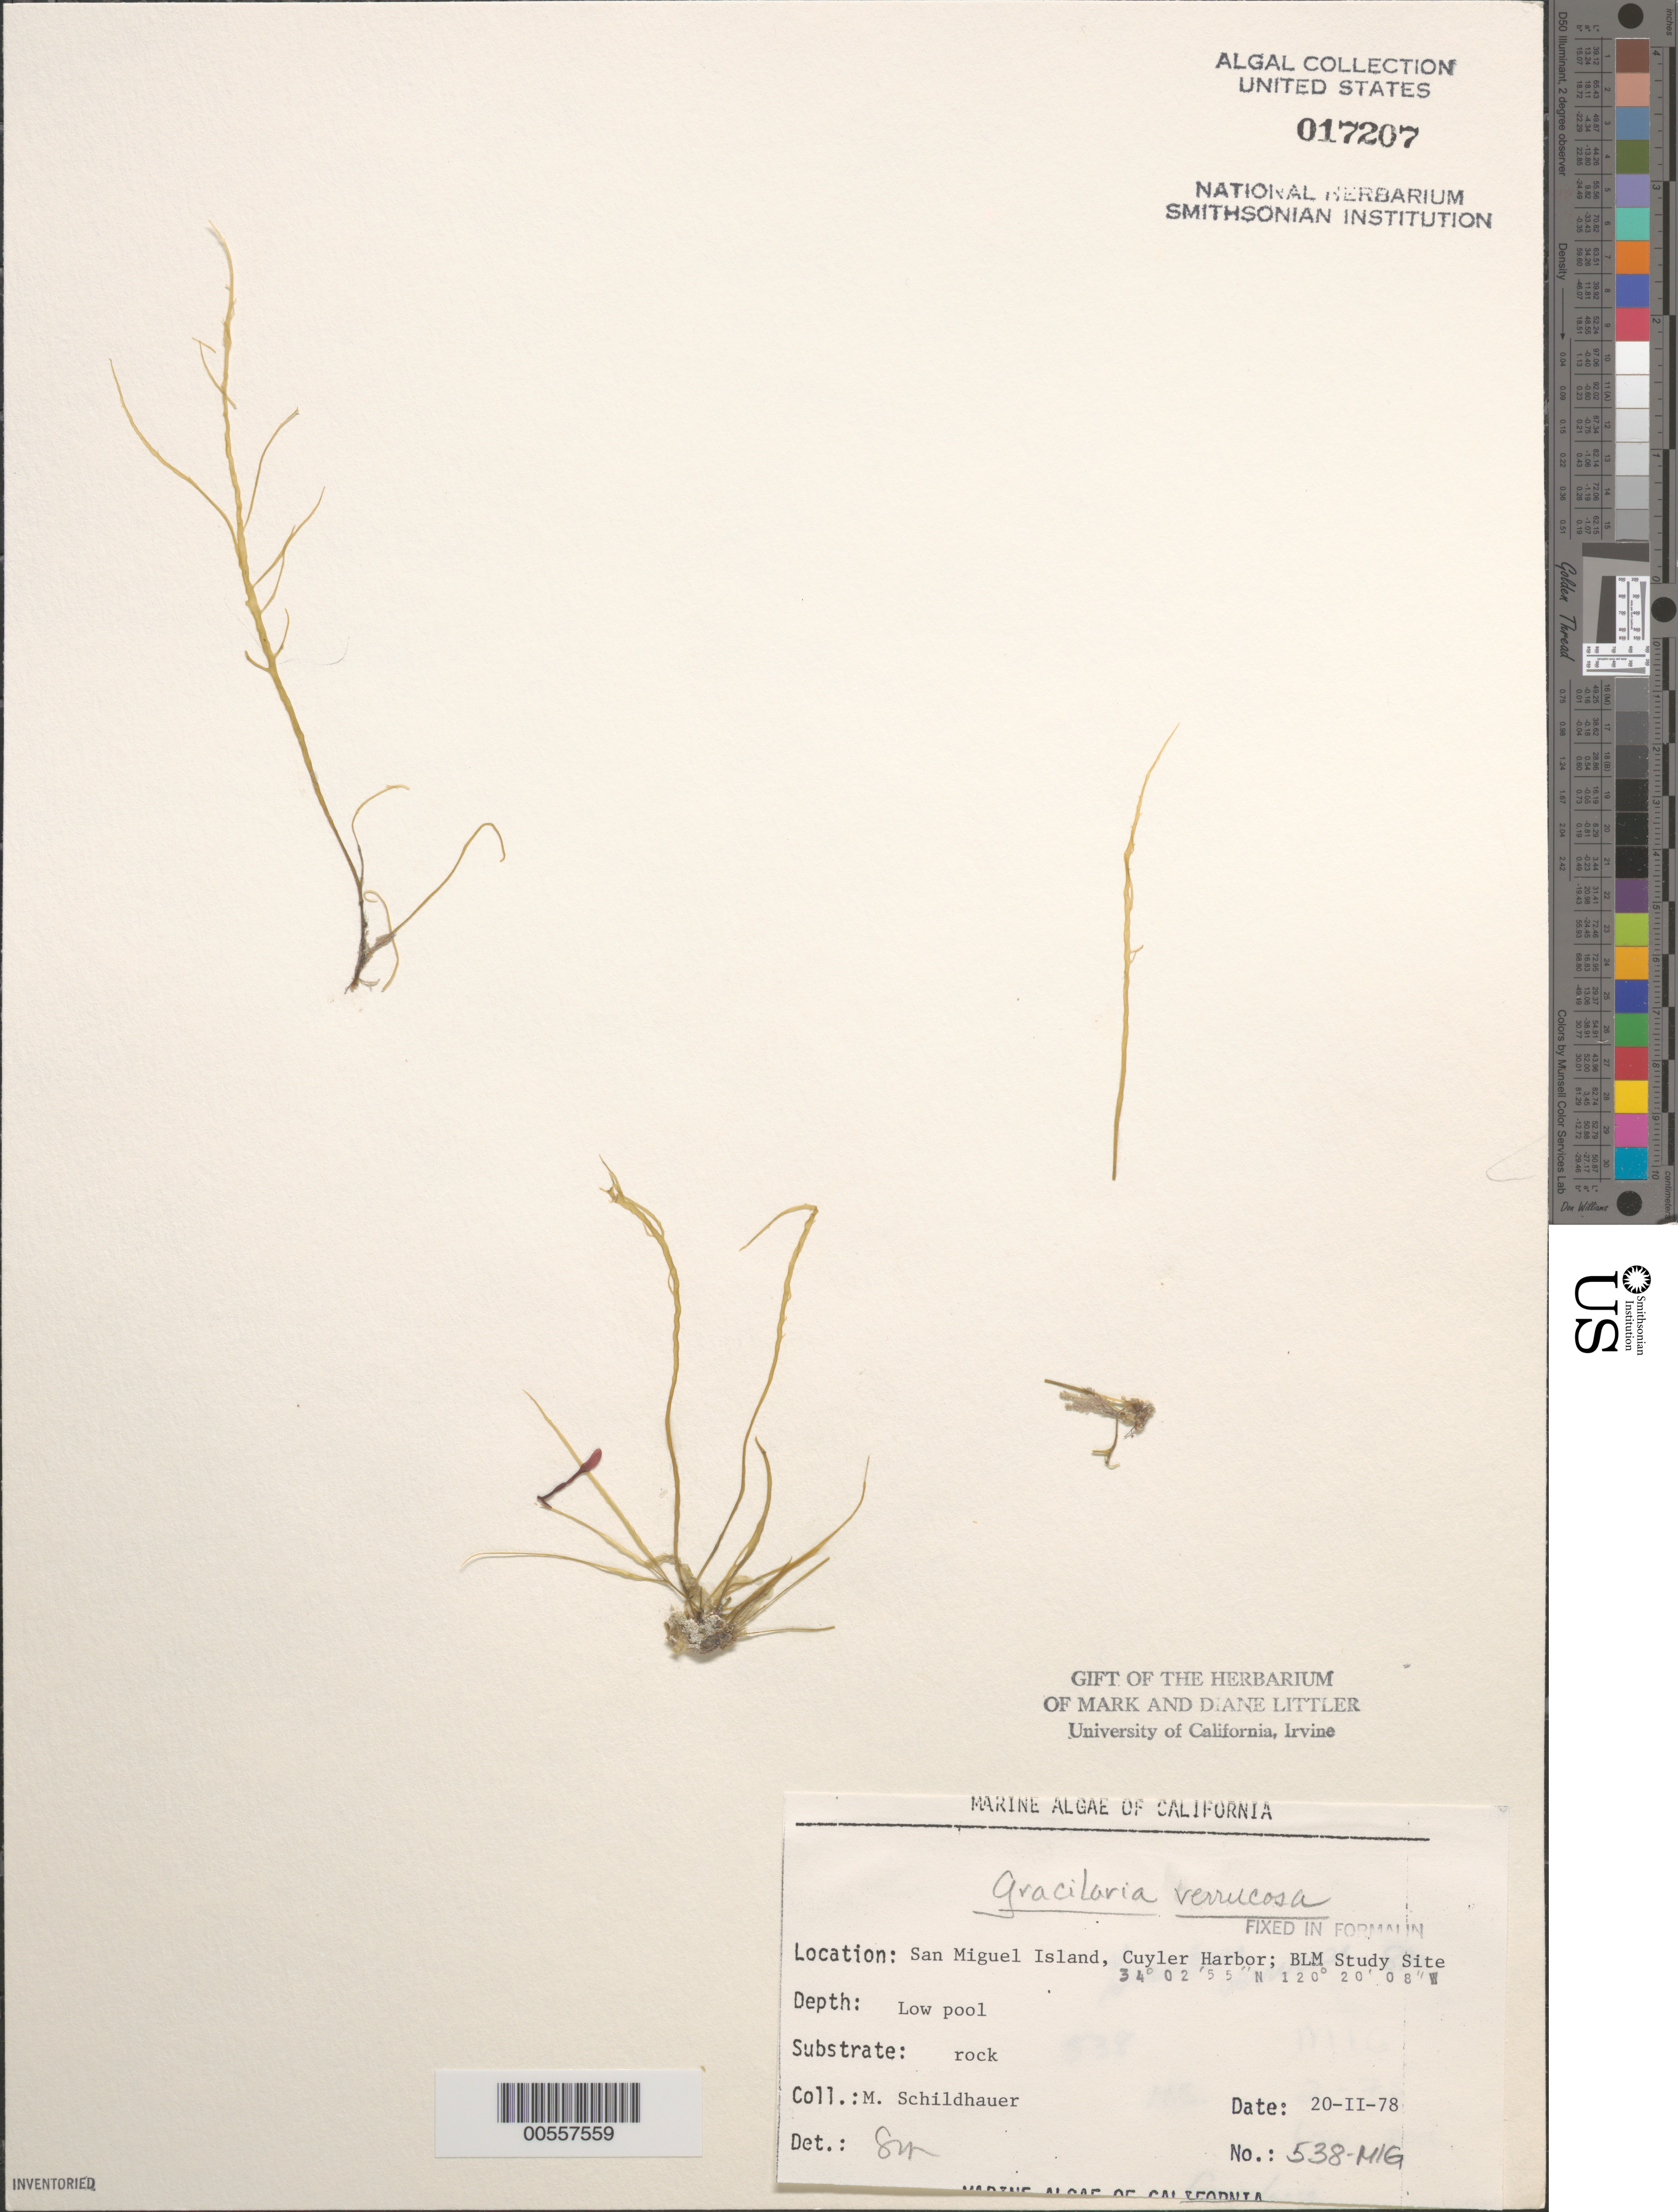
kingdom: Plantae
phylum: Rhodophyta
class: Florideophyceae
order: Gracilariales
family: Gracilariaceae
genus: Gracilariopsis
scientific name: Gracilariopsis longissima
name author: (S.G. Gmel.) Steentoft et al.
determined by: Algae name updating Project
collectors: M. Schildhauer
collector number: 538-mig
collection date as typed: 20 Feb 1978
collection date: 1978-02-20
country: United States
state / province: California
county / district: Santa Barbara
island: San Miguel Island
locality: Cuyler Harbor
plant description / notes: BLM-SOCALBIGHT Rocky Intertidal Survey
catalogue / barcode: US 17207